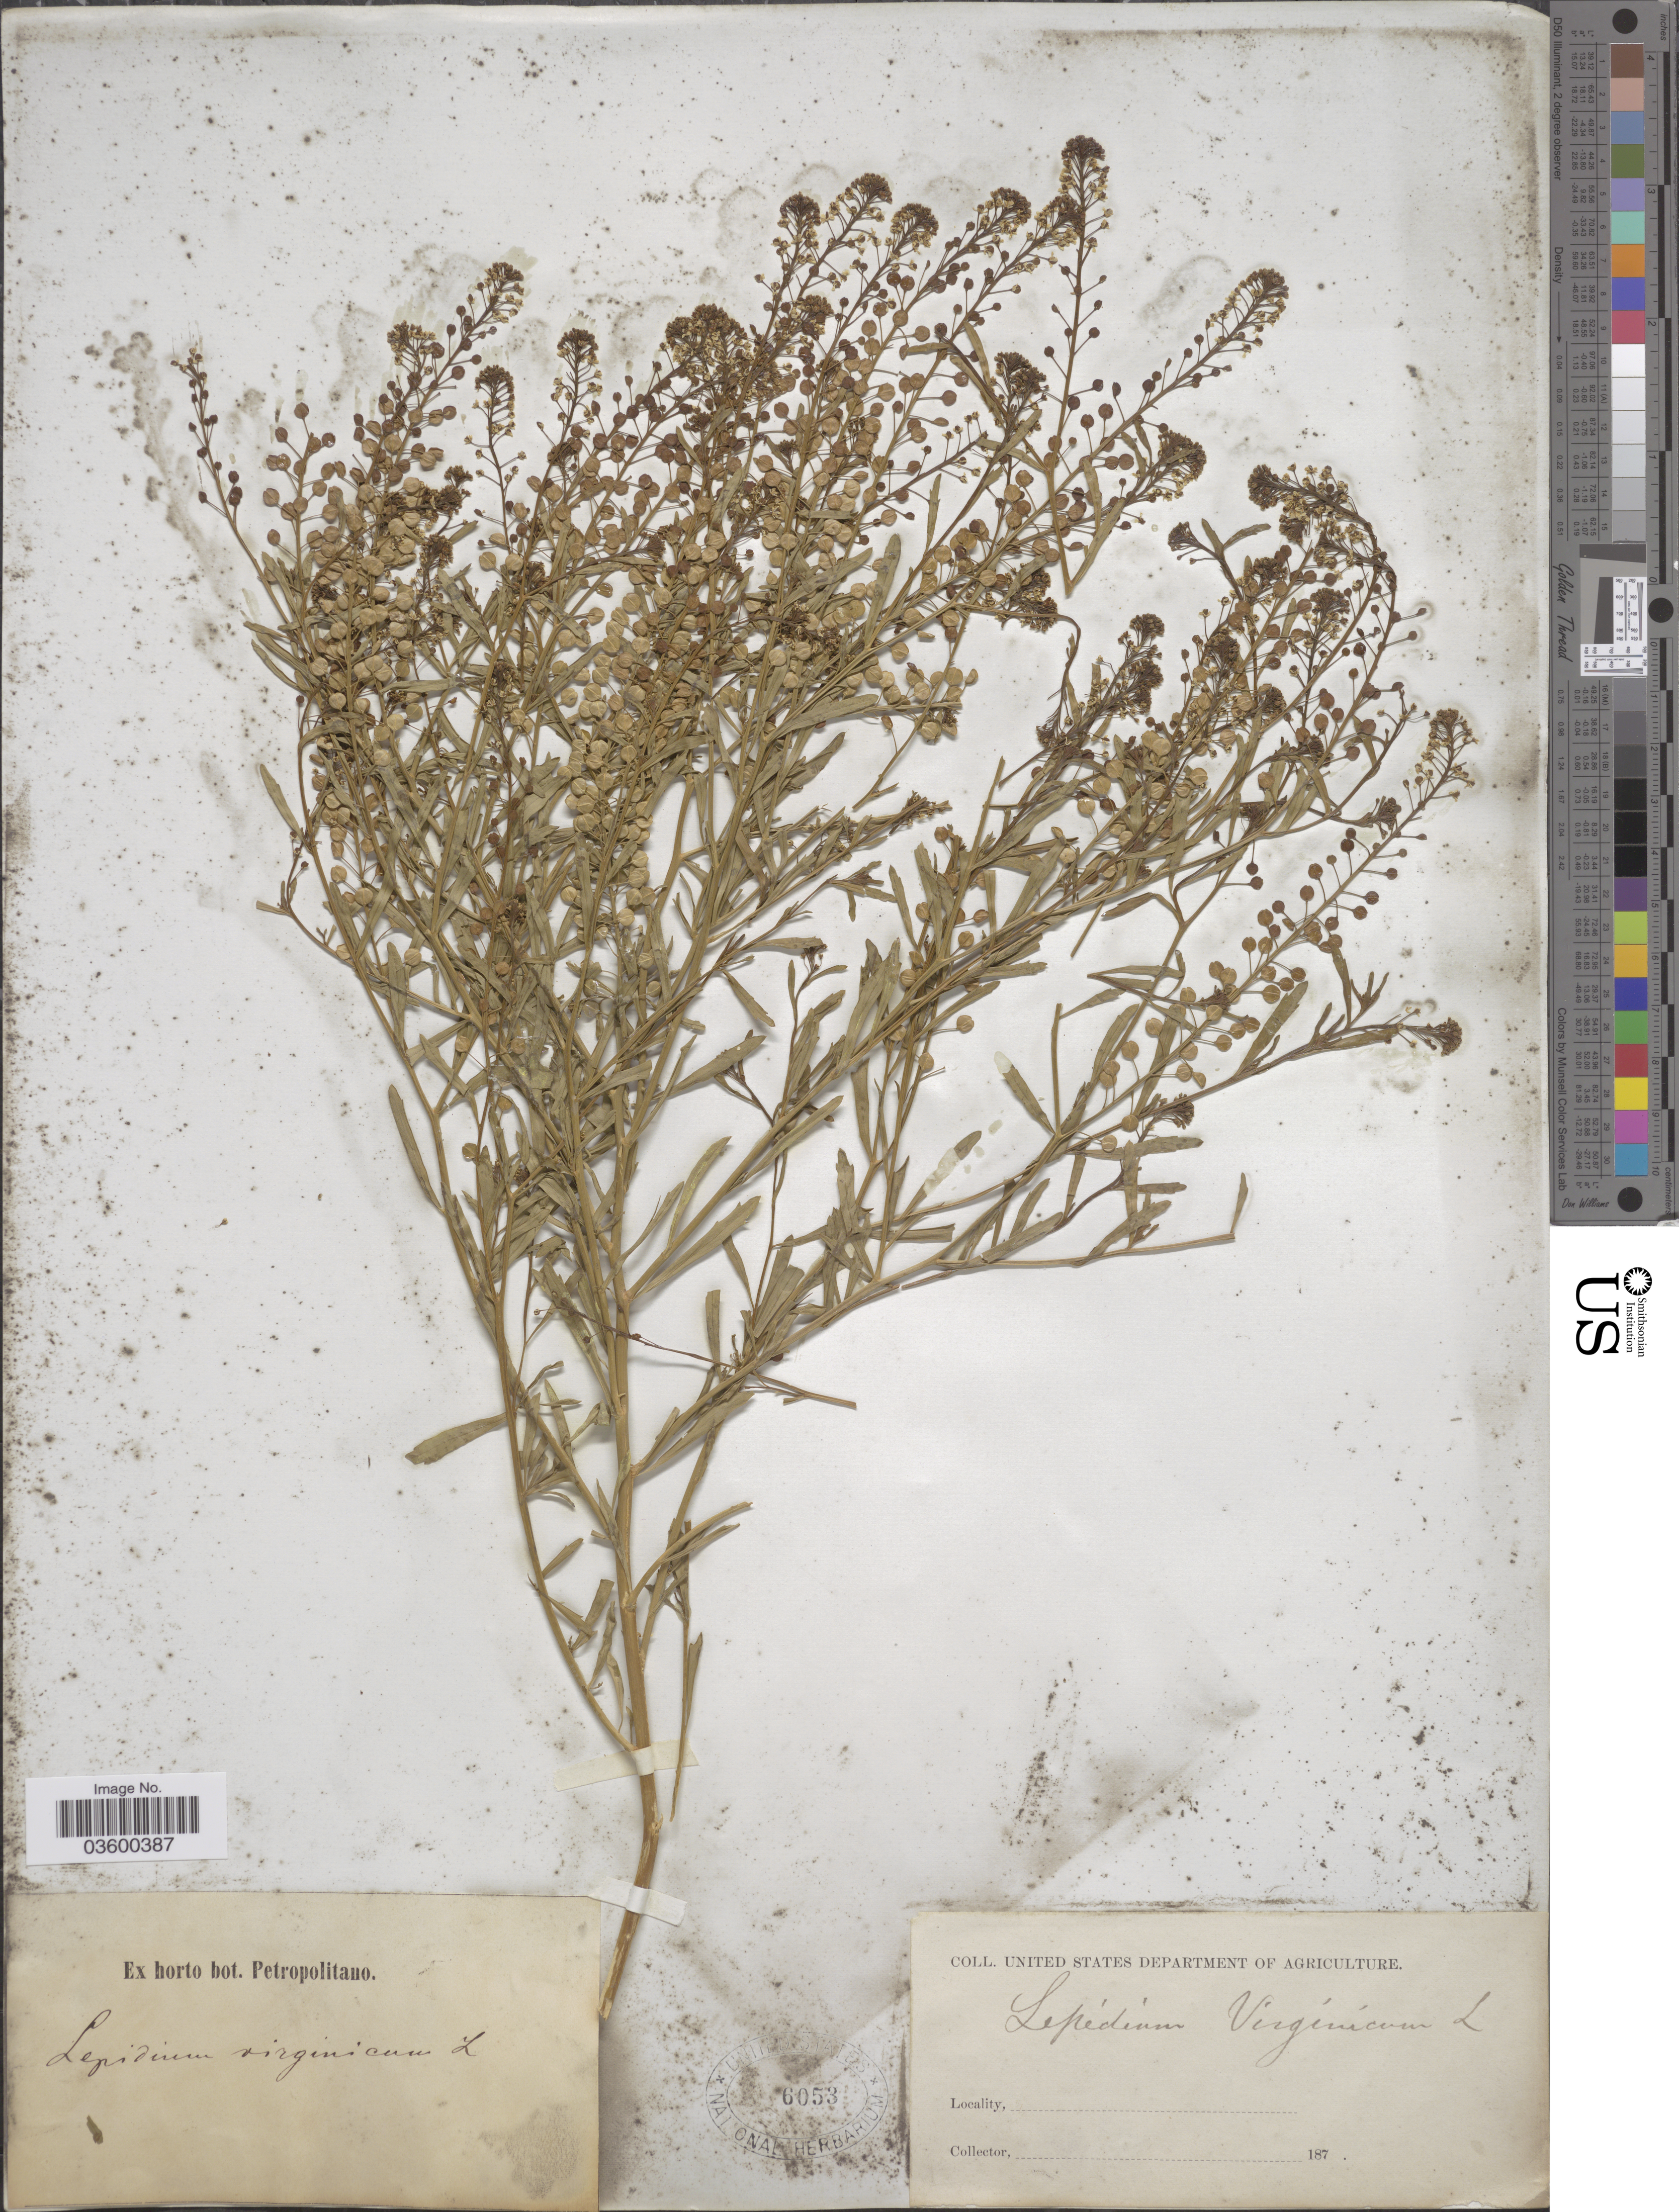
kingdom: Plantae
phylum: Tracheophyta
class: Magnoliopsida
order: Brassicales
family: Brassicaceae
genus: Lepidium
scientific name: Lepidium virginicum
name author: L.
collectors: ex Horto Bot. Petropolitano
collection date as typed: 187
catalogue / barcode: US 6053